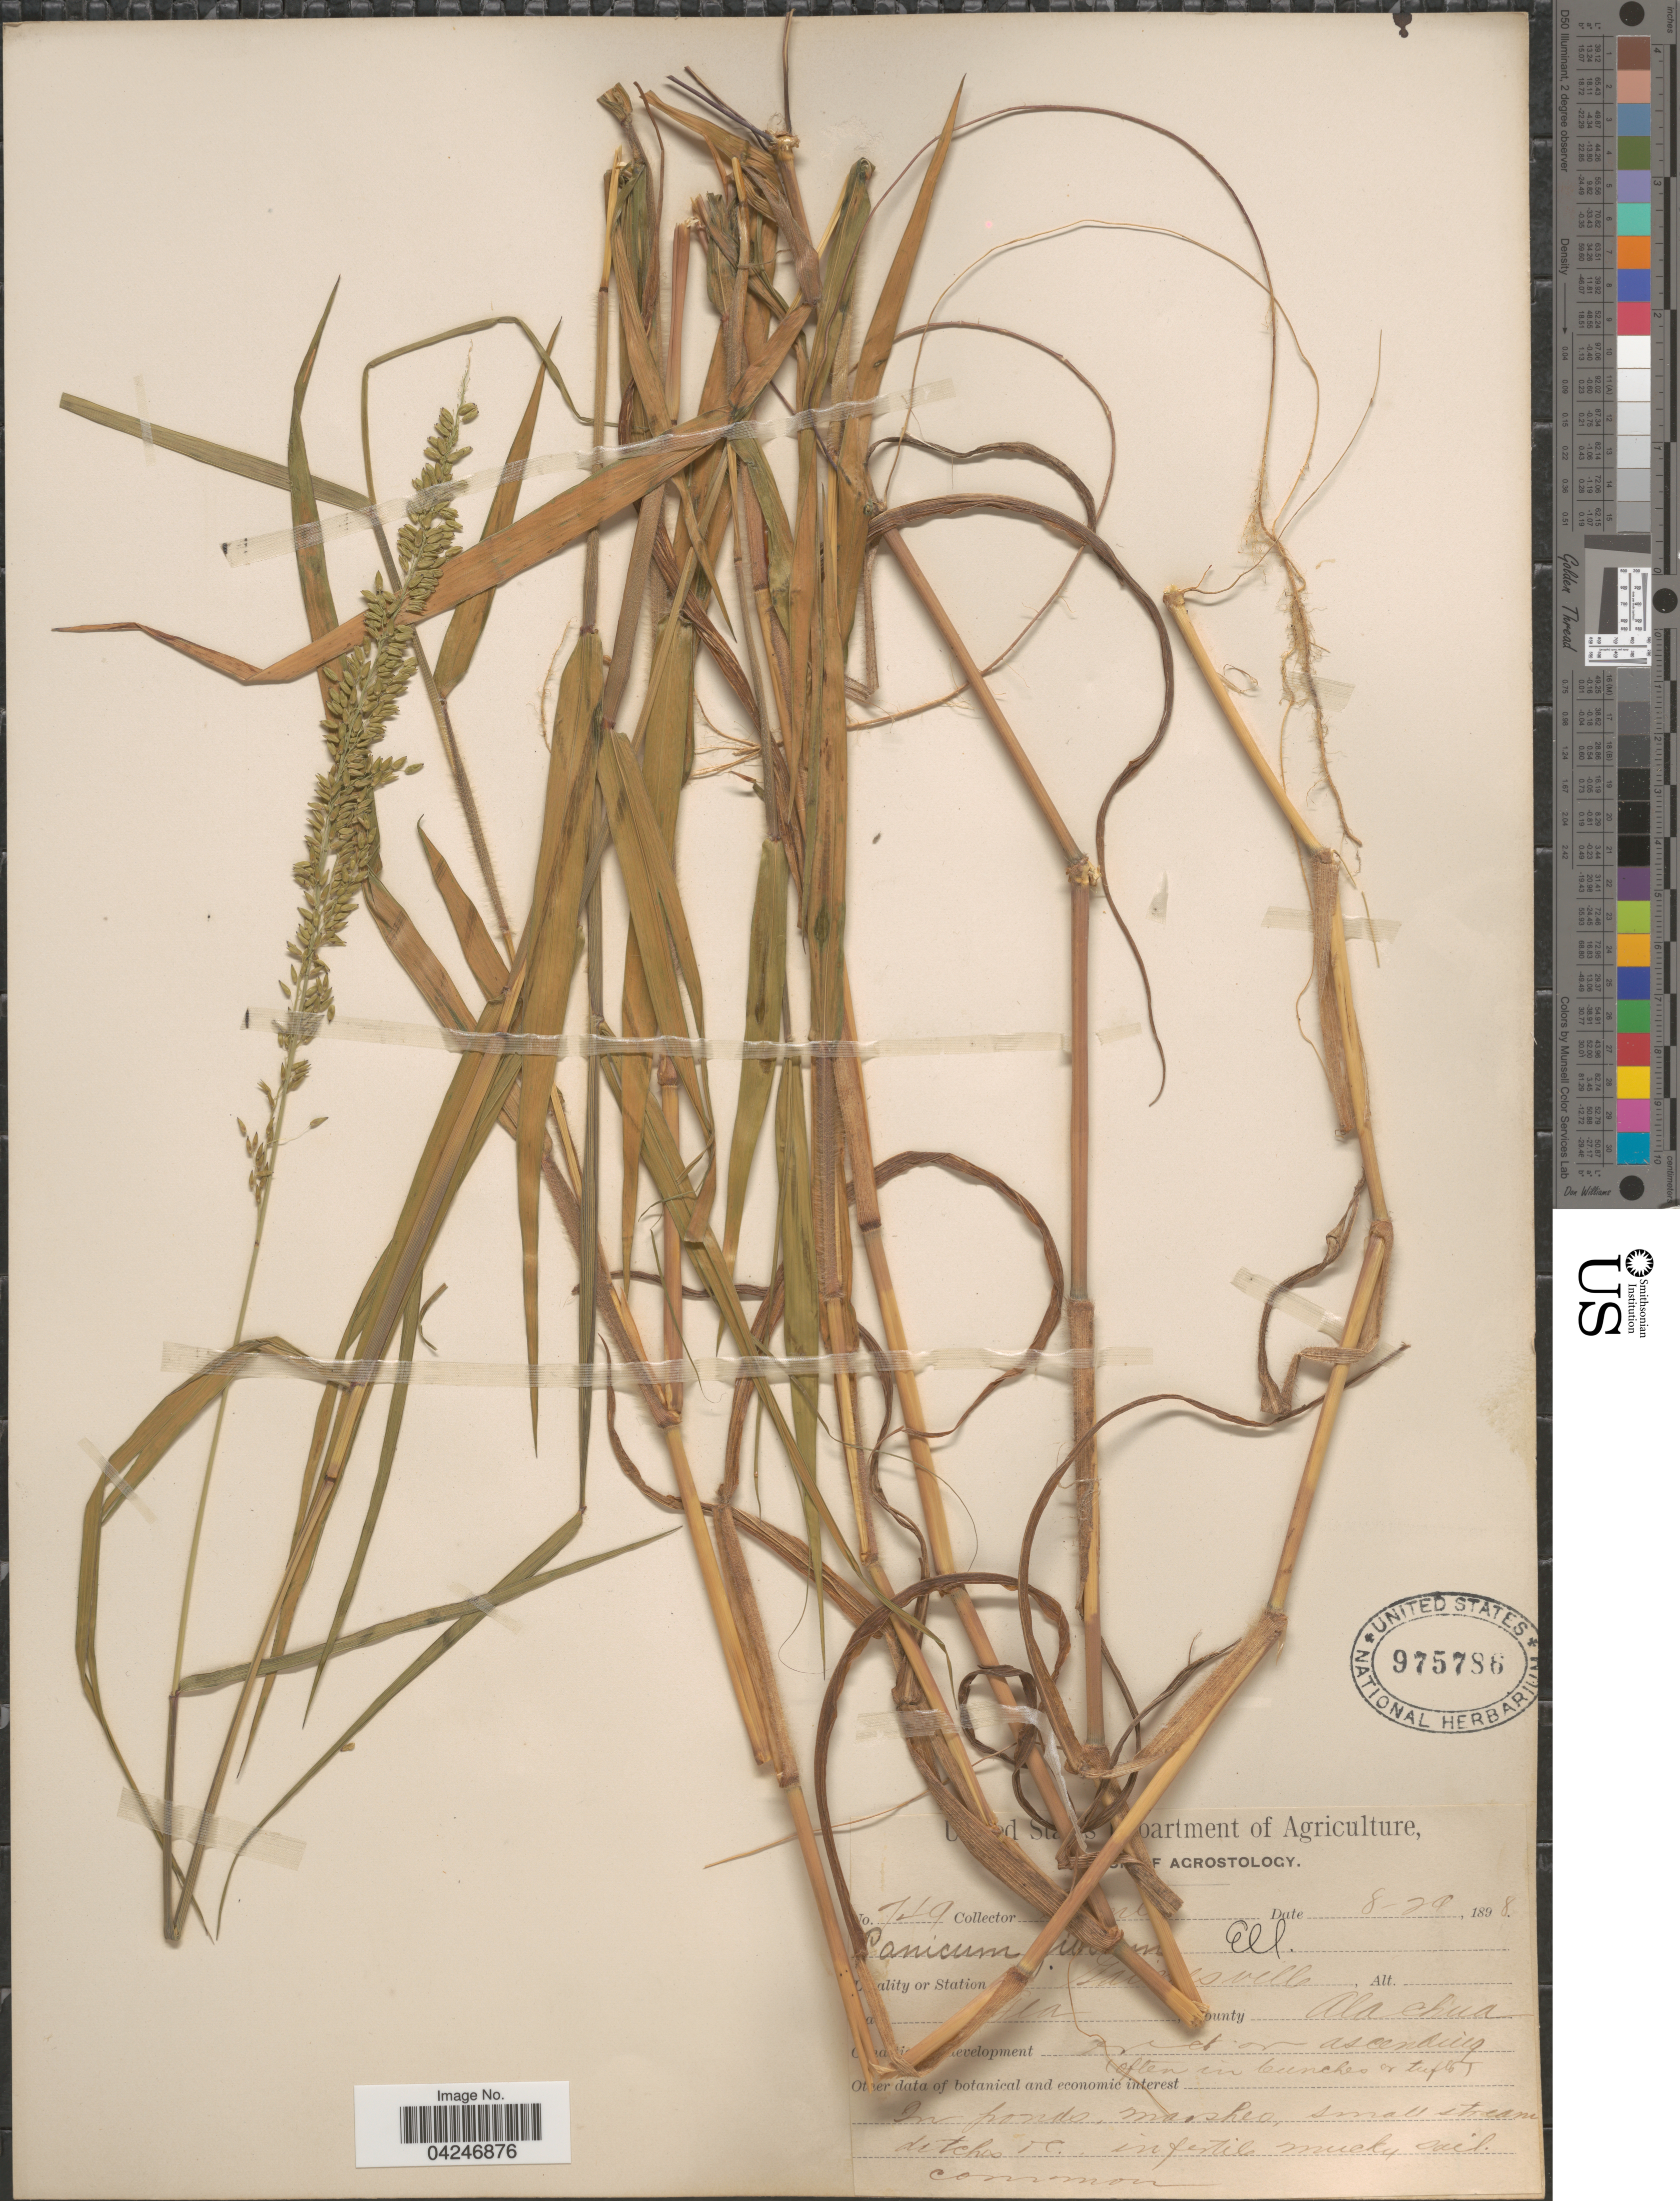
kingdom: Plantae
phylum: Tracheophyta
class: Liliopsida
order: Poales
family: Poaceae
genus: Sacciolepis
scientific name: Sacciolepis striata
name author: (L.) Nash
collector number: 749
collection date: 1898-08-29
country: United States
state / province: Florida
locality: Gainesville. County Alachua.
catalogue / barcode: US 975786